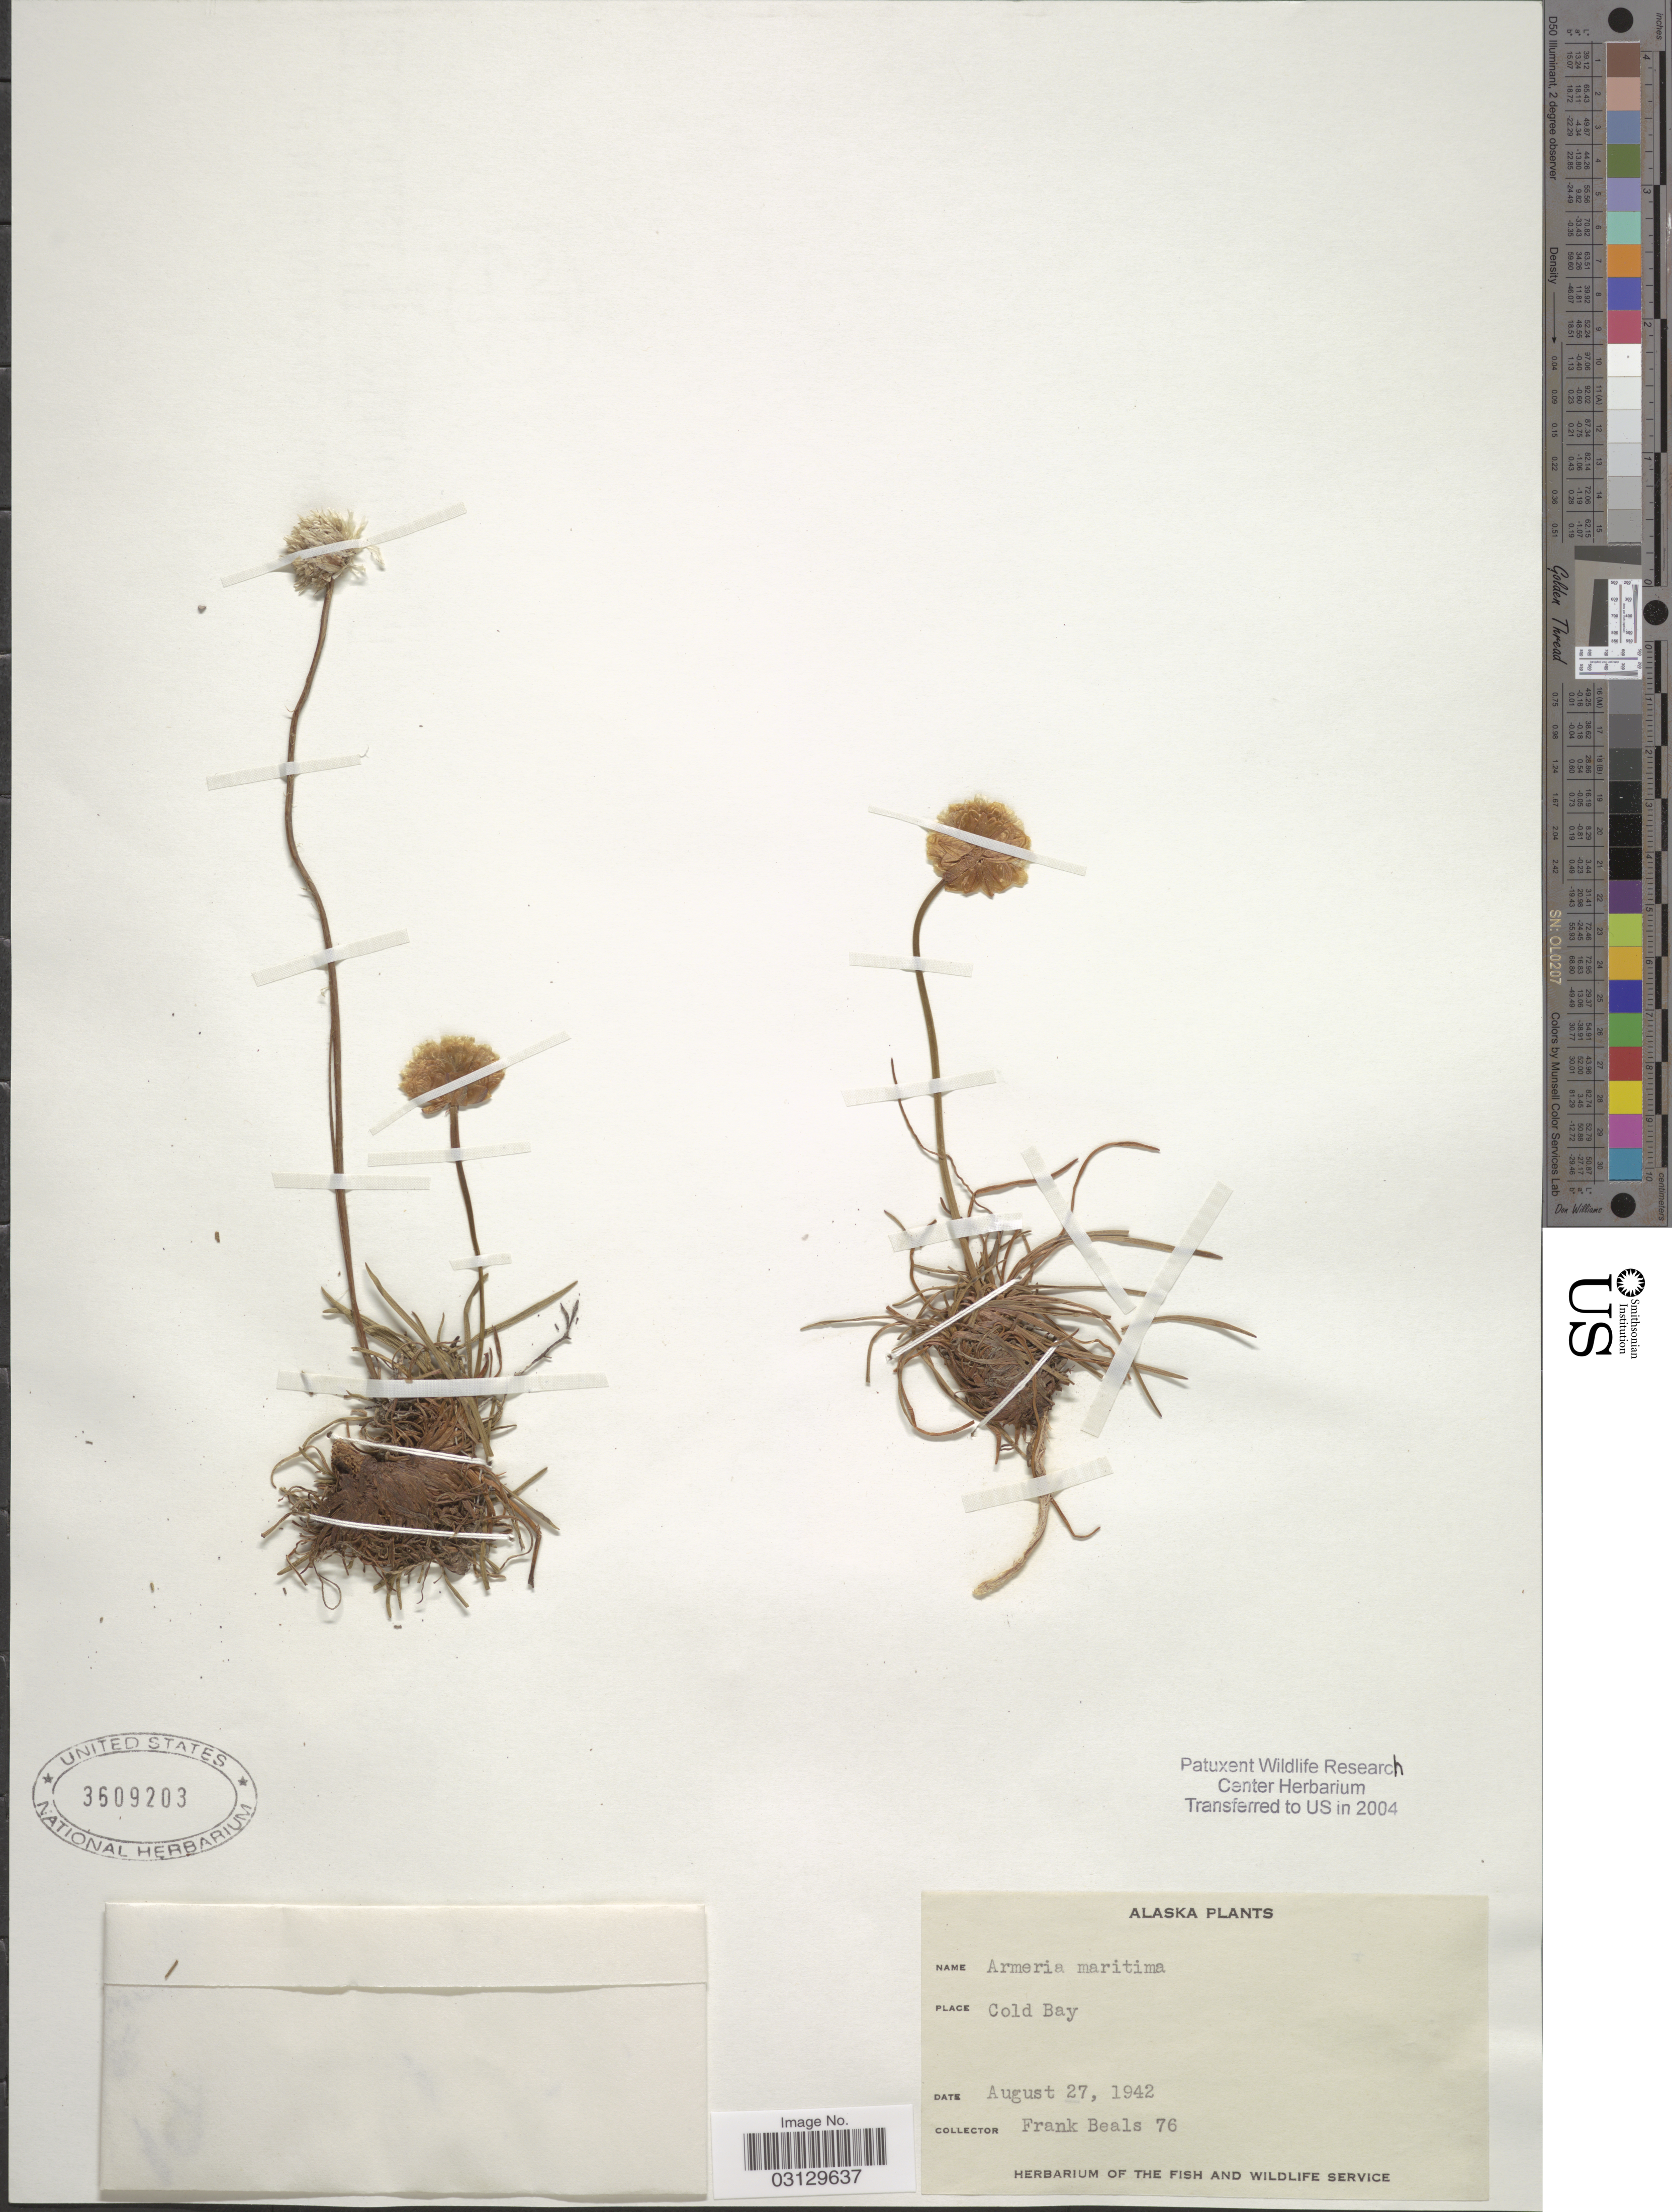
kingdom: Plantae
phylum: Tracheophyta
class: Magnoliopsida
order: Caryophyllales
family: Plumbaginaceae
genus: Armeria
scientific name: Armeria maritima subsp. arctica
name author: (Cham.) Hultén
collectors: F. Beals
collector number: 76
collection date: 1942-08-27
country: United States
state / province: Alaska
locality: Cold Bay.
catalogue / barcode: US 3609203